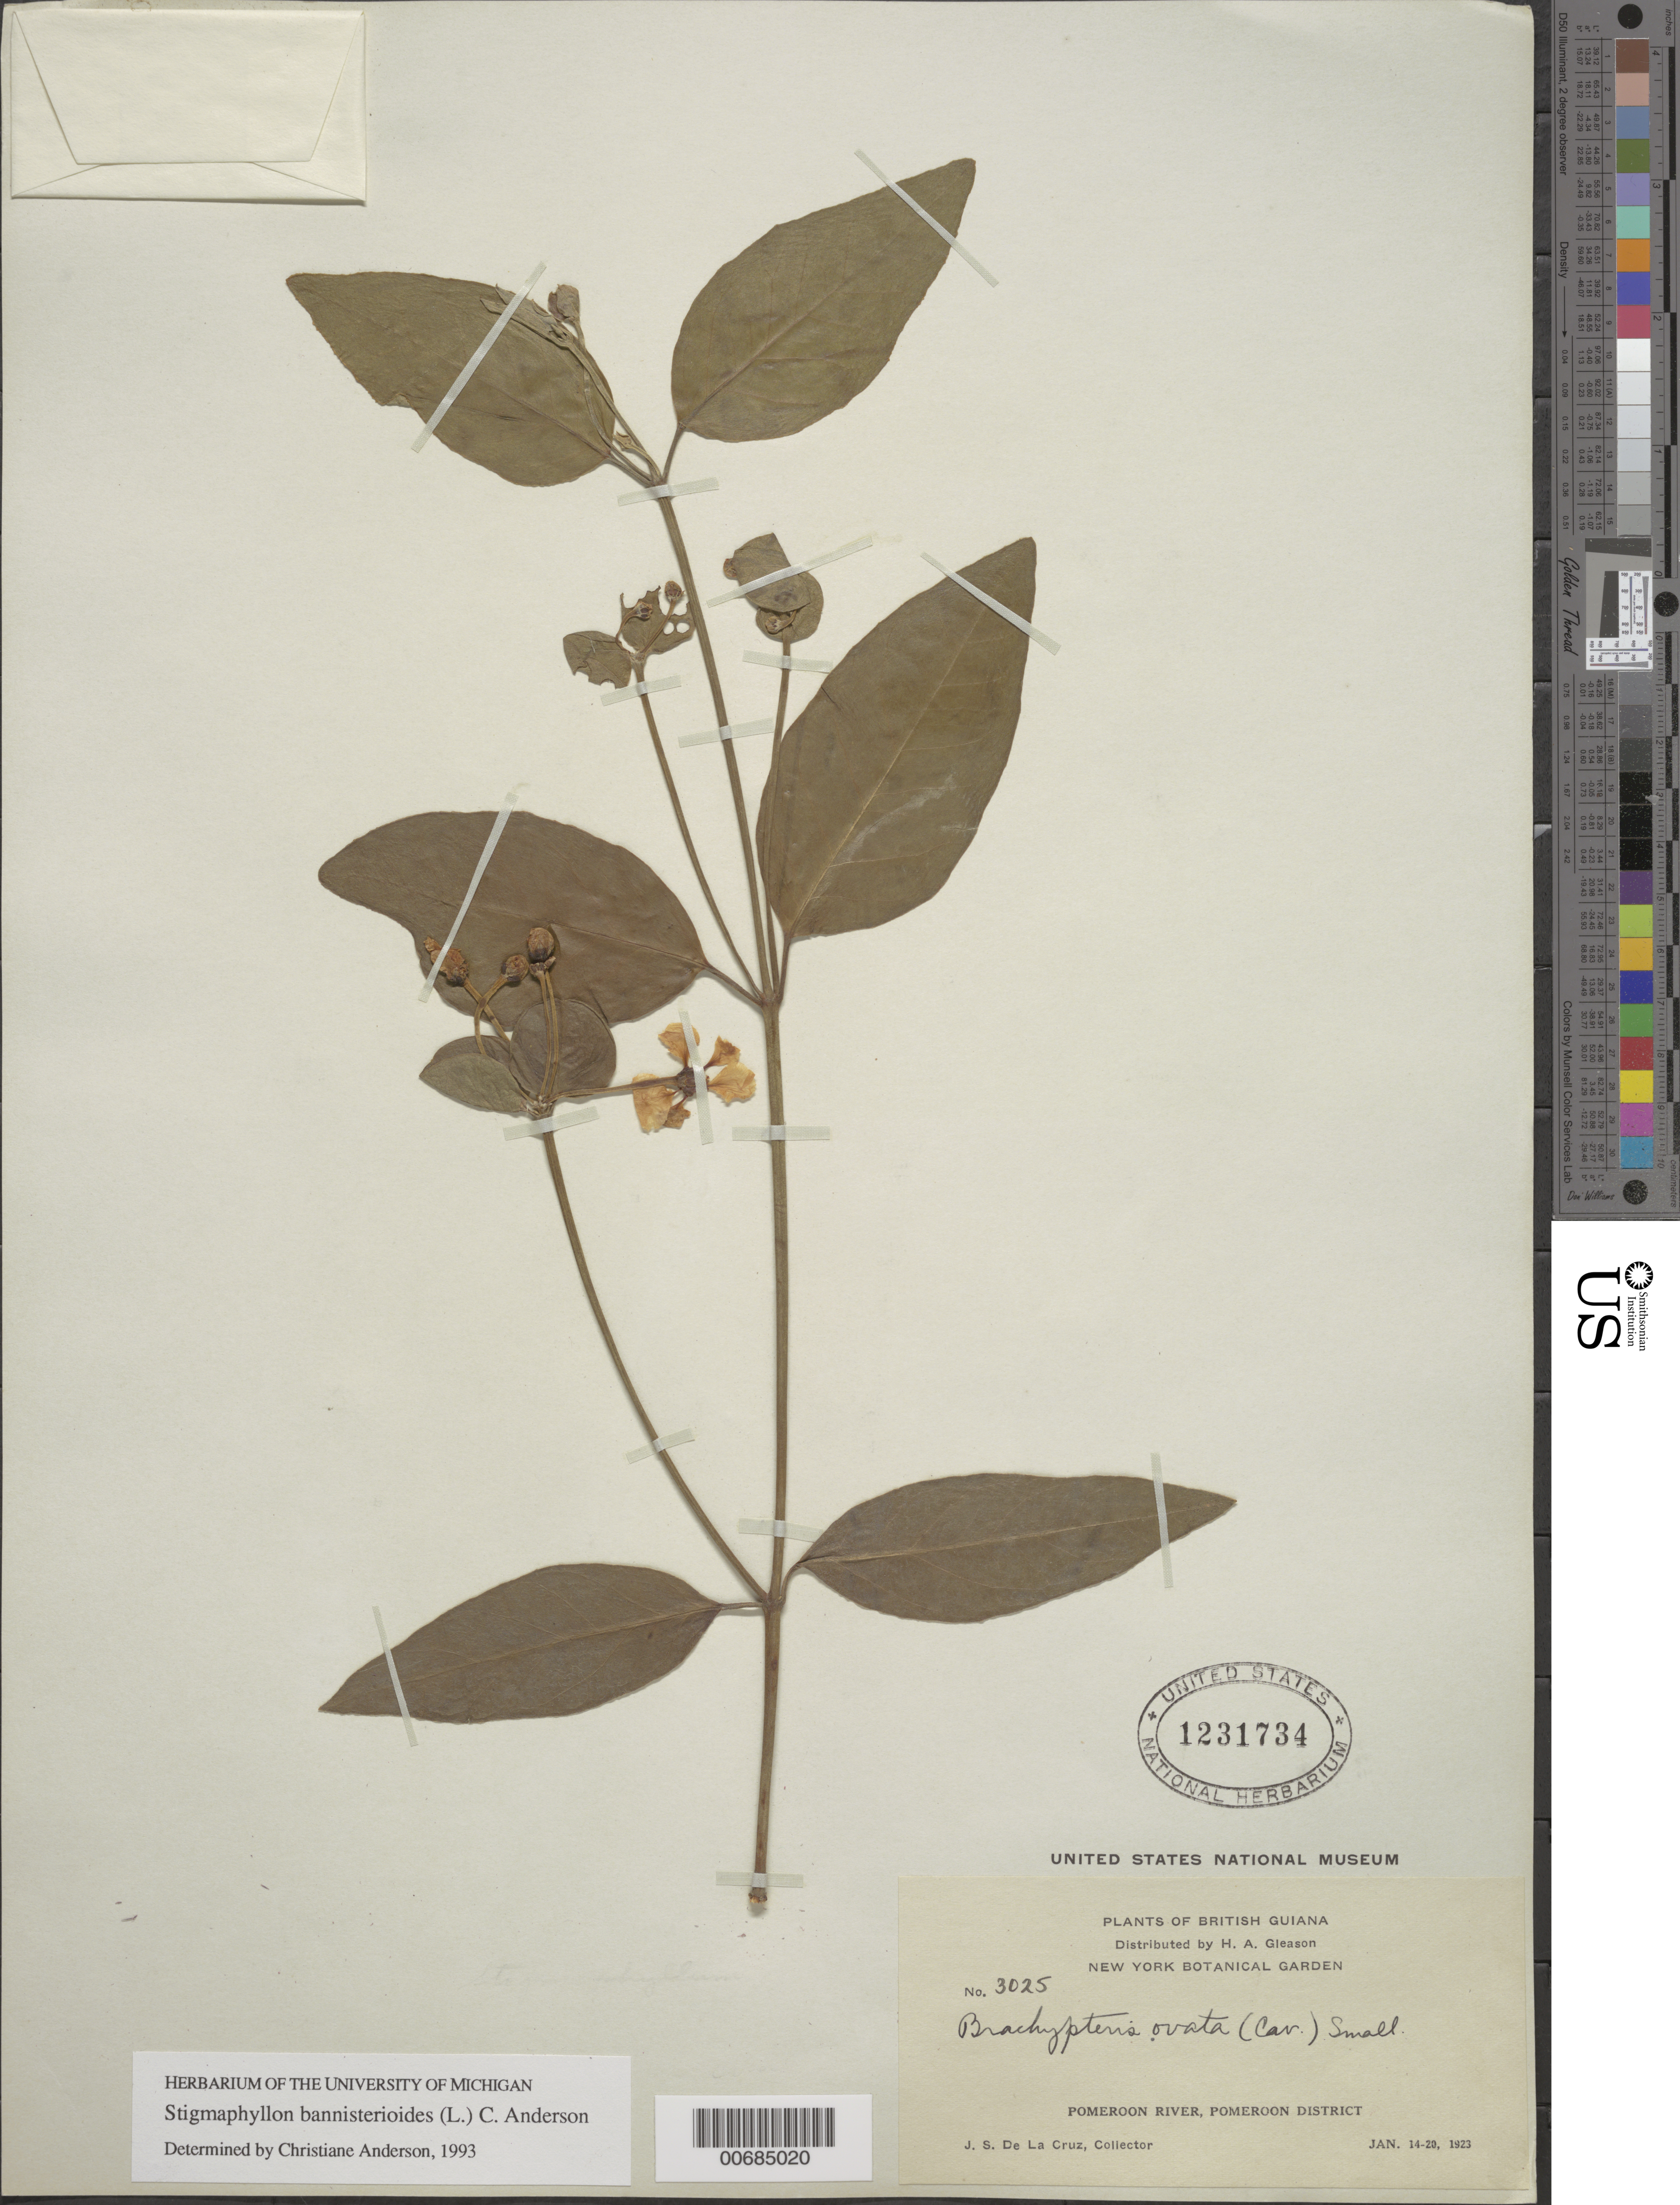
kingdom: Plantae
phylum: Tracheophyta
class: Magnoliopsida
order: Malpighiales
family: Malpighiaceae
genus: Stigmaphyllon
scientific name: Stigmaphyllon bannisterioides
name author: (L.) C.E. Anderson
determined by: Anderson, C.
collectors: J. S. de la Cruz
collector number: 3025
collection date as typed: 14-Jan-23 to 20-Jan-23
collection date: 1923-01-14/1923-01-20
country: Guyana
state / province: Pomeroon-Supenaam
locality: Pomeroon R.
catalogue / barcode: US 1231734